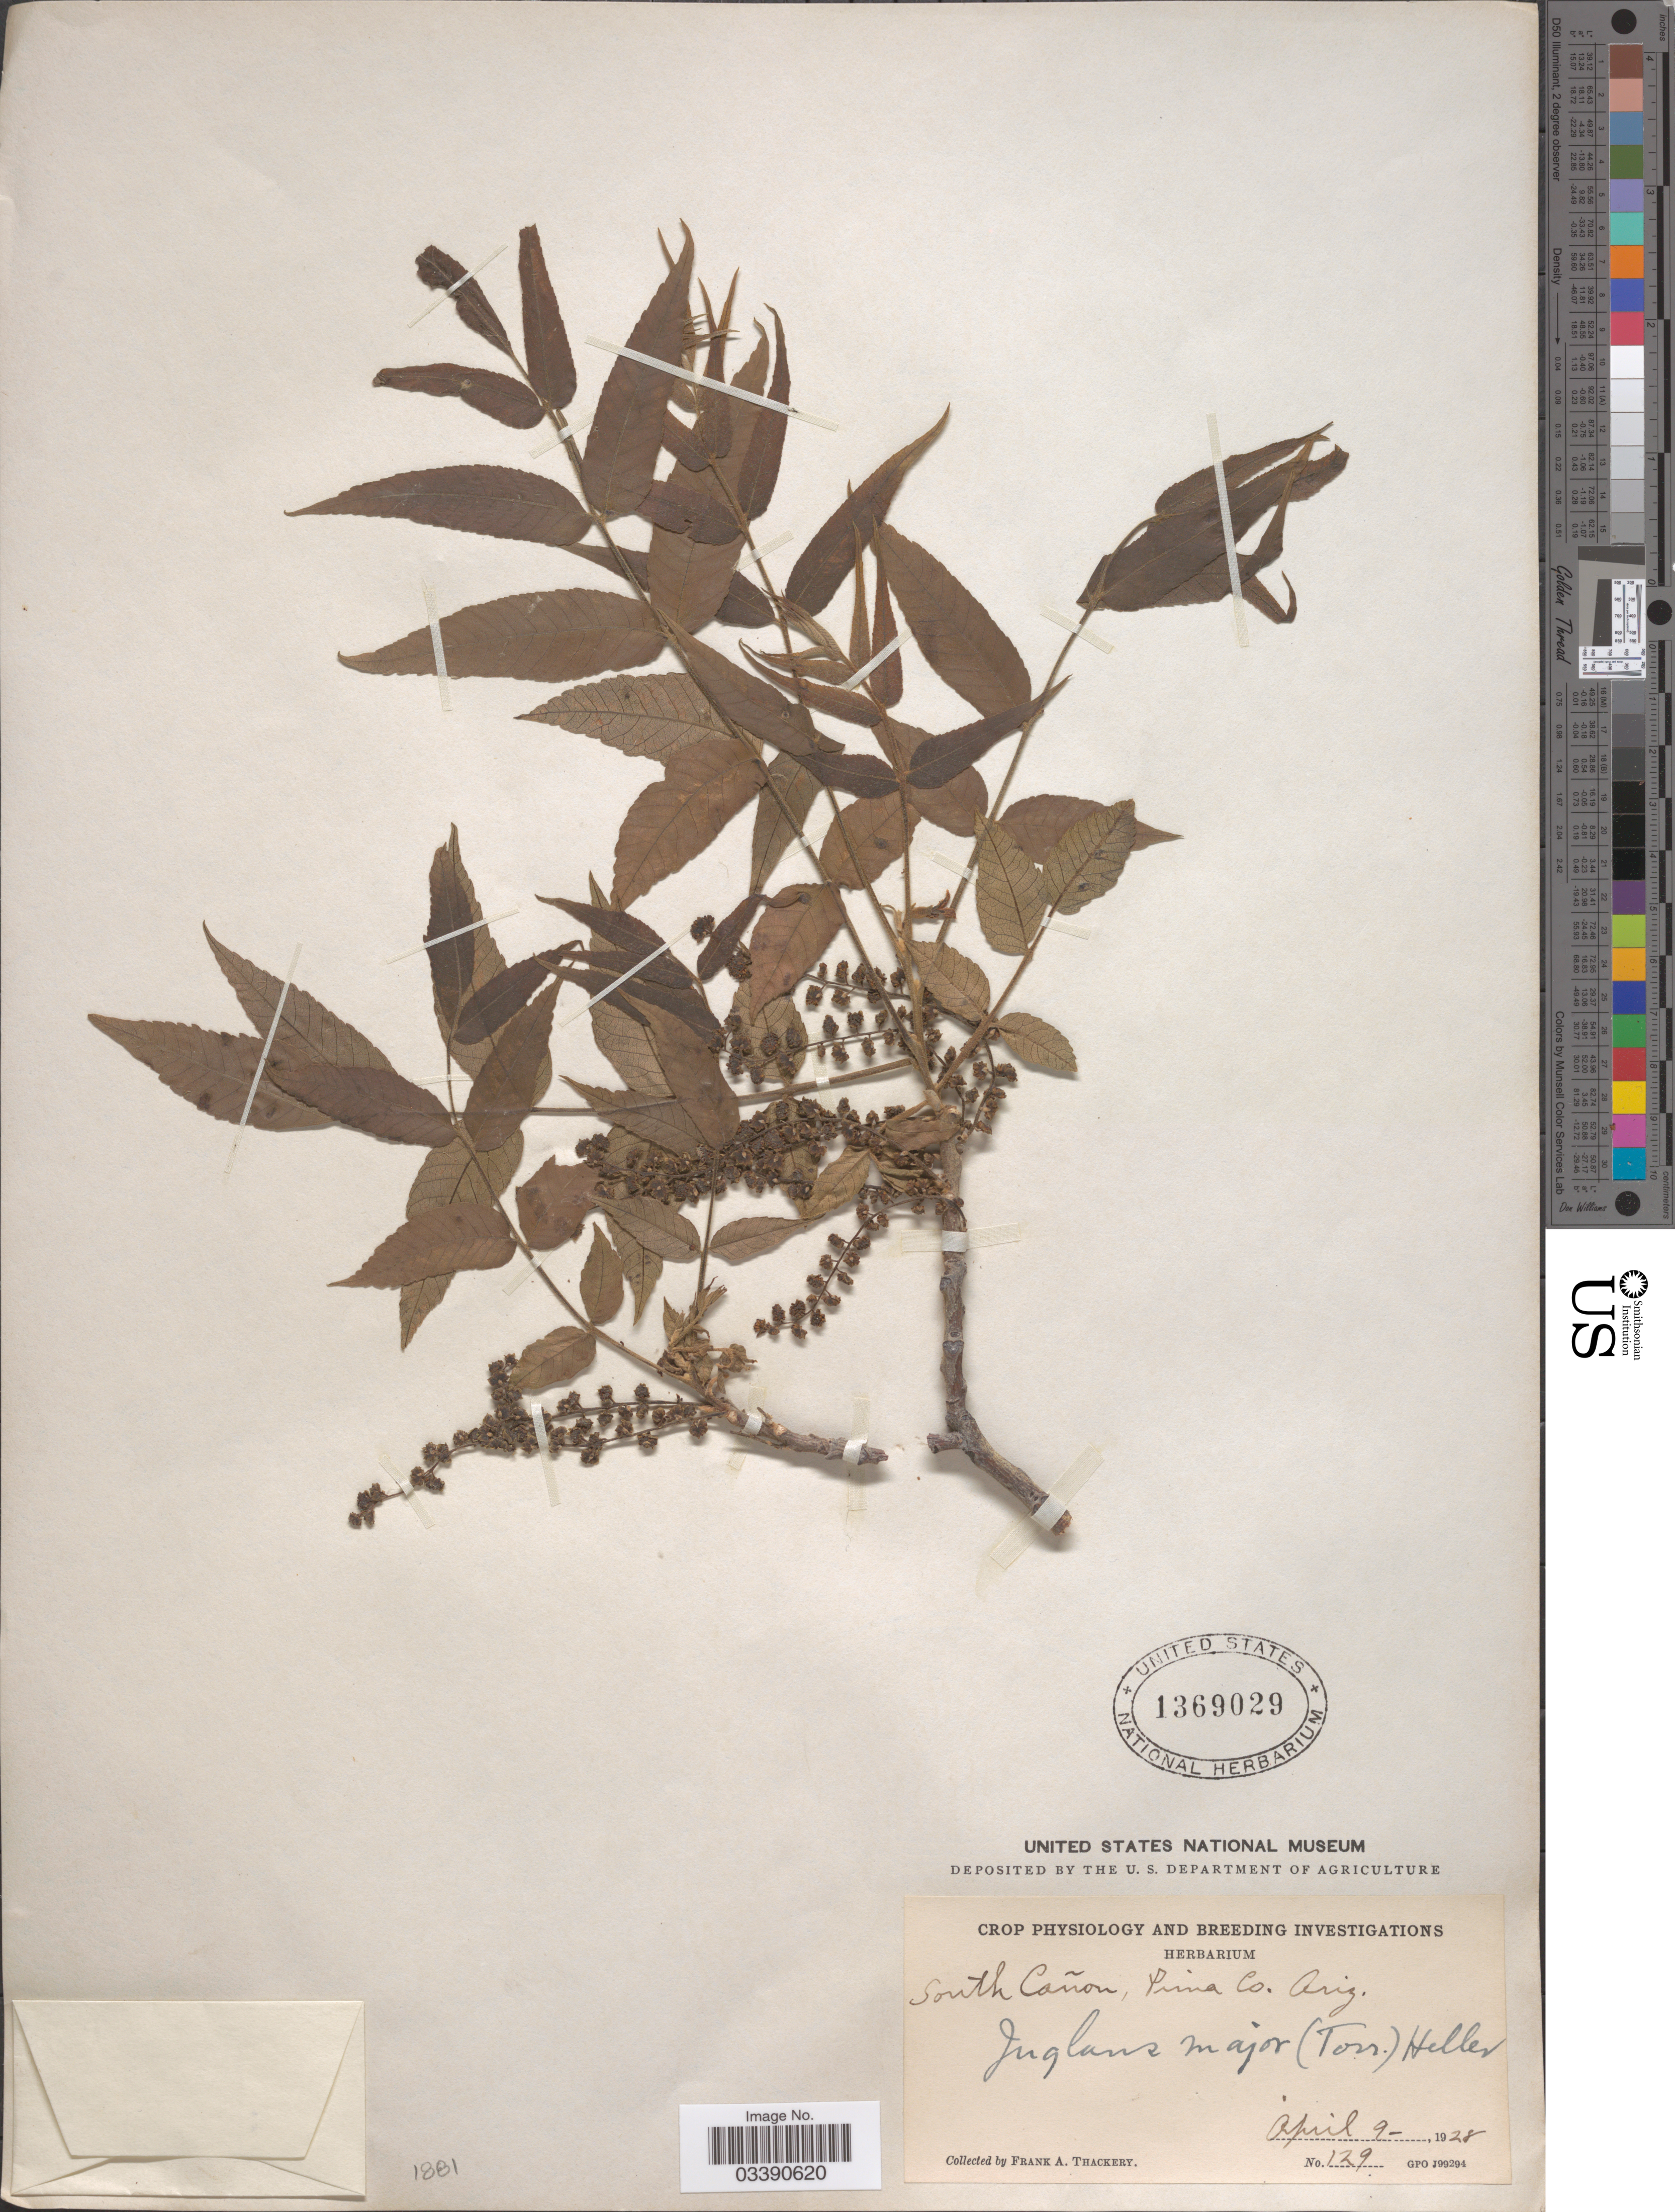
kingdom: Plantae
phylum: Tracheophyta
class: Magnoliopsida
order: Fagales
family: Juglandaceae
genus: Juglans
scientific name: Juglans major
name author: (Torr.) A. Heller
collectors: F. Thackery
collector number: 129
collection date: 1928-04-09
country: United States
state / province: Arizona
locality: South Cañon, Pima Co.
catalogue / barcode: US 1369029